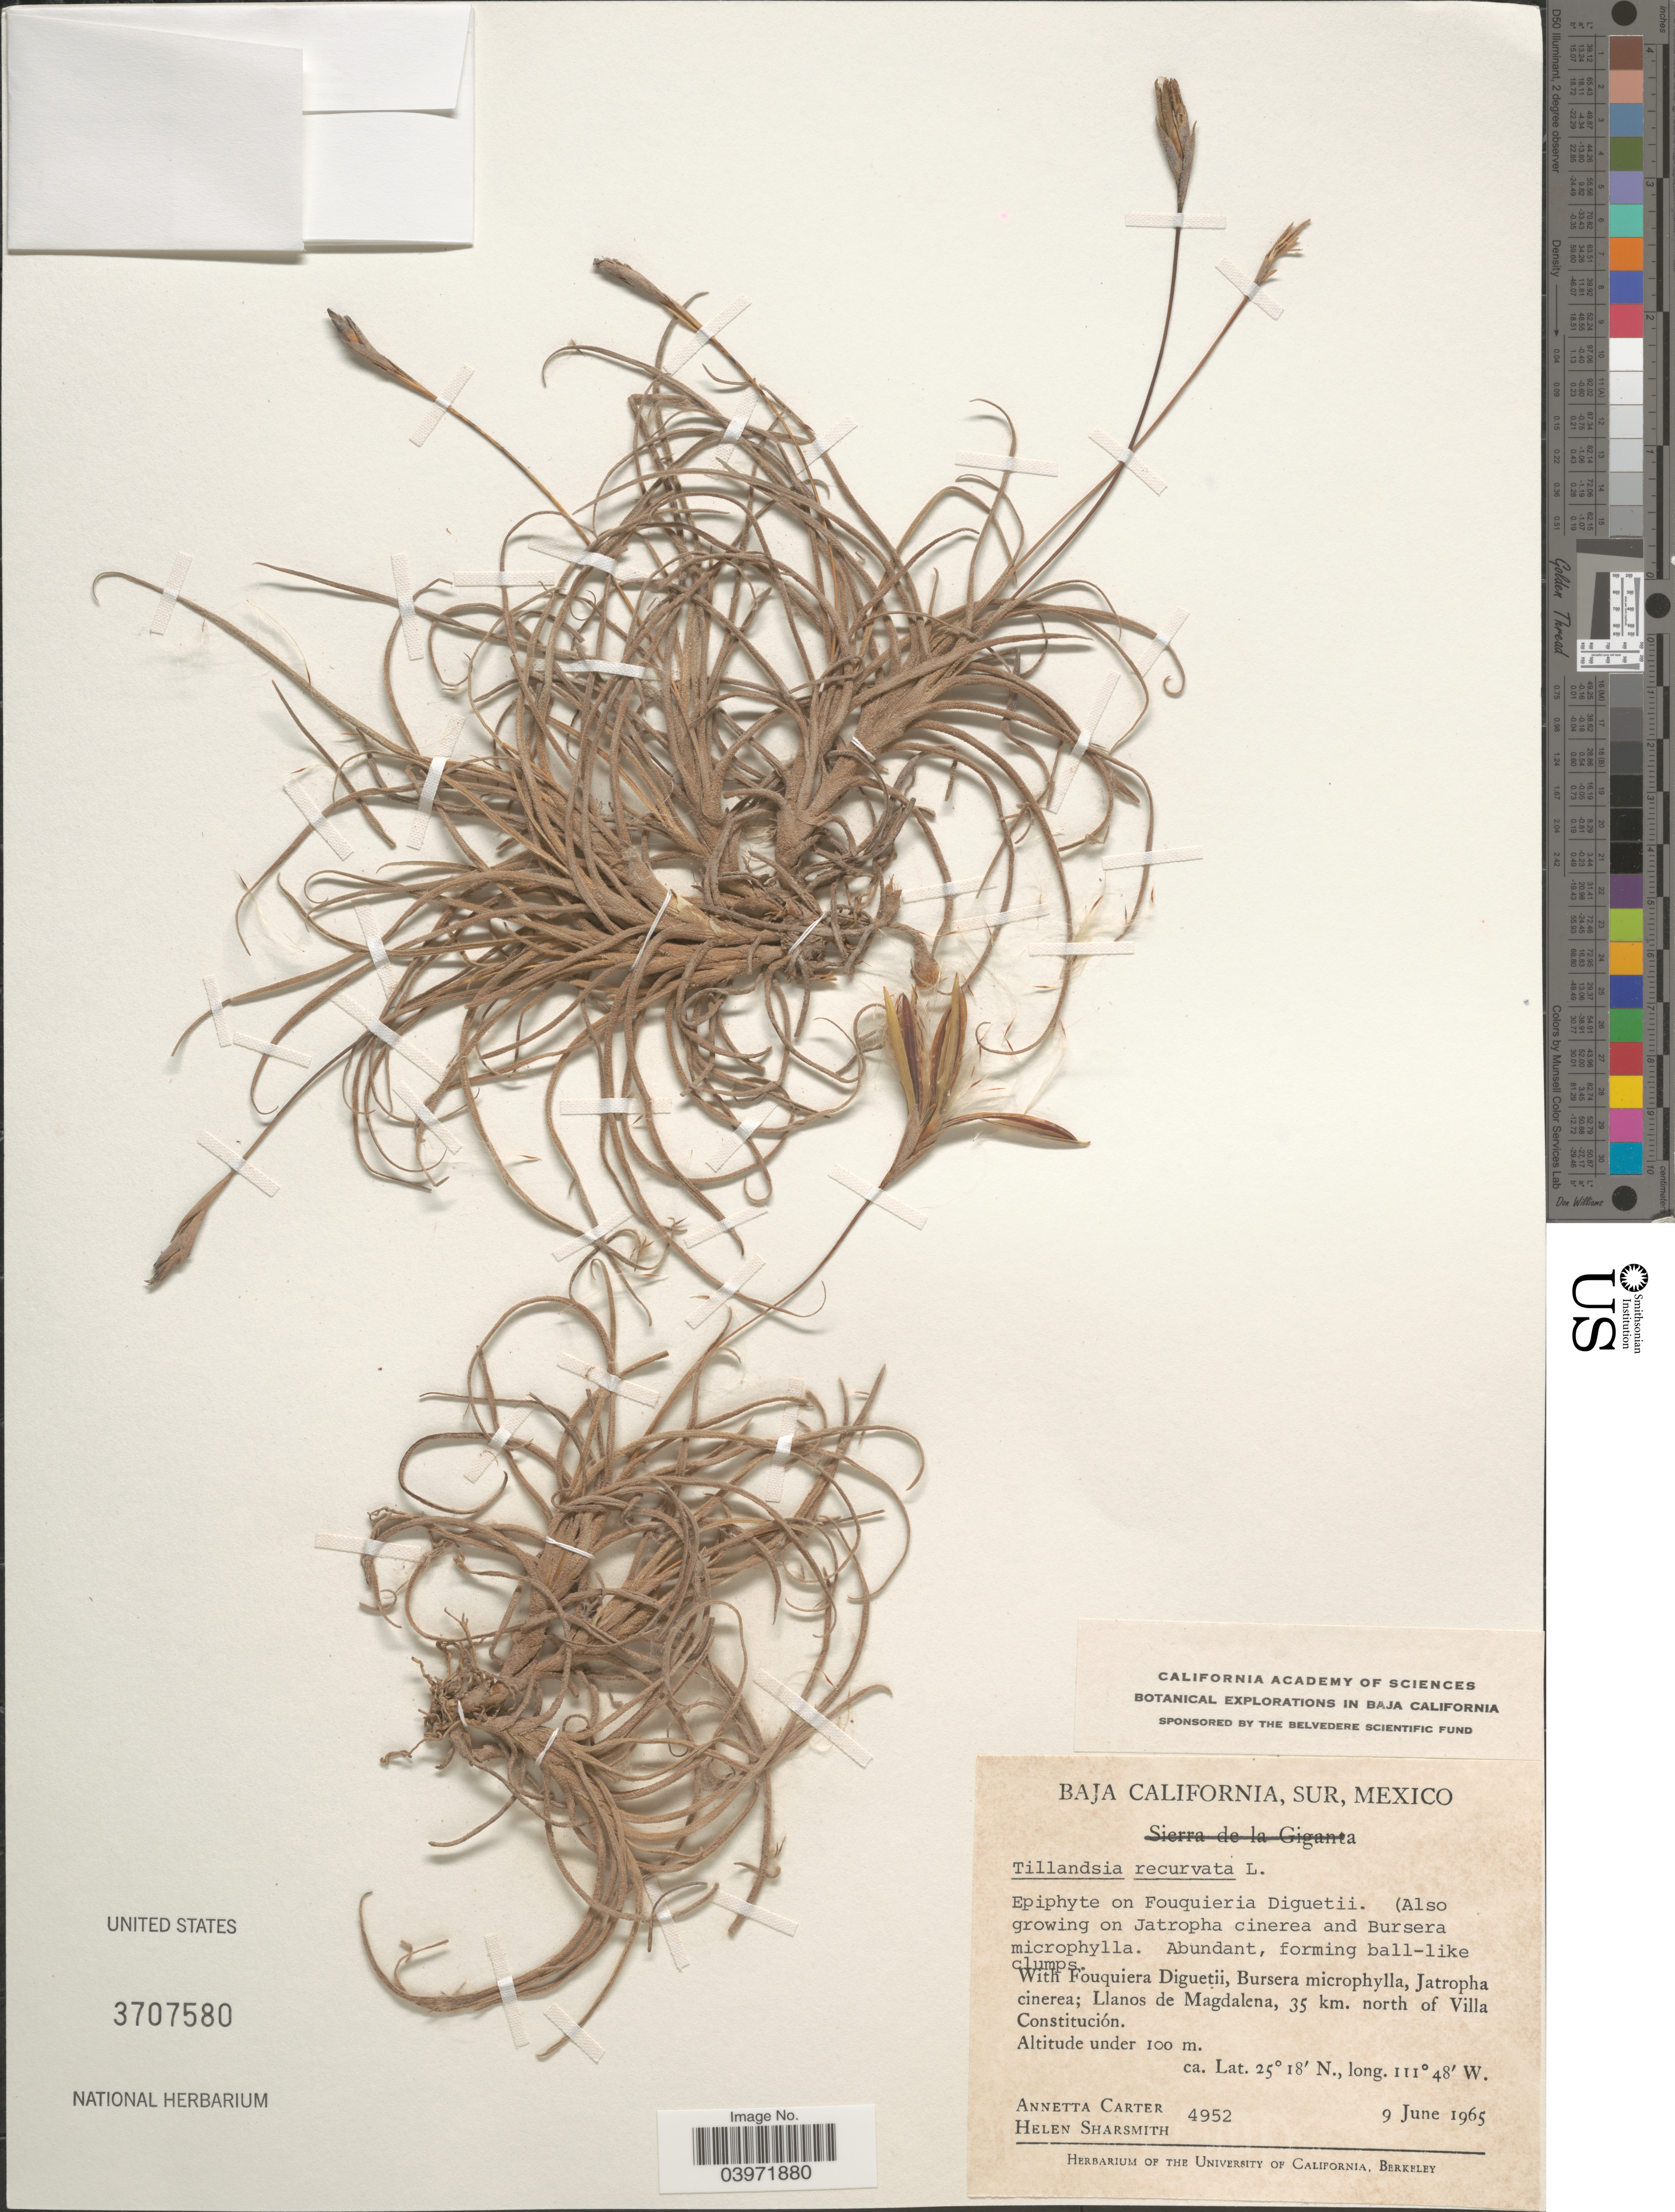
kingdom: Plantae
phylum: Tracheophyta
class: Liliopsida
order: Poales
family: Bromeliaceae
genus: Tillandsia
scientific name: Tillandsia recurvata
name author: L.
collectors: A. Carter & H. Sharsmith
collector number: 4952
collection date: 1965-06-09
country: Mexico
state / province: Baja California Sur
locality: Llanos de Magdalena, 35 km. north of Villa Constitución.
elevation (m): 100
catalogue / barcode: US 3707580